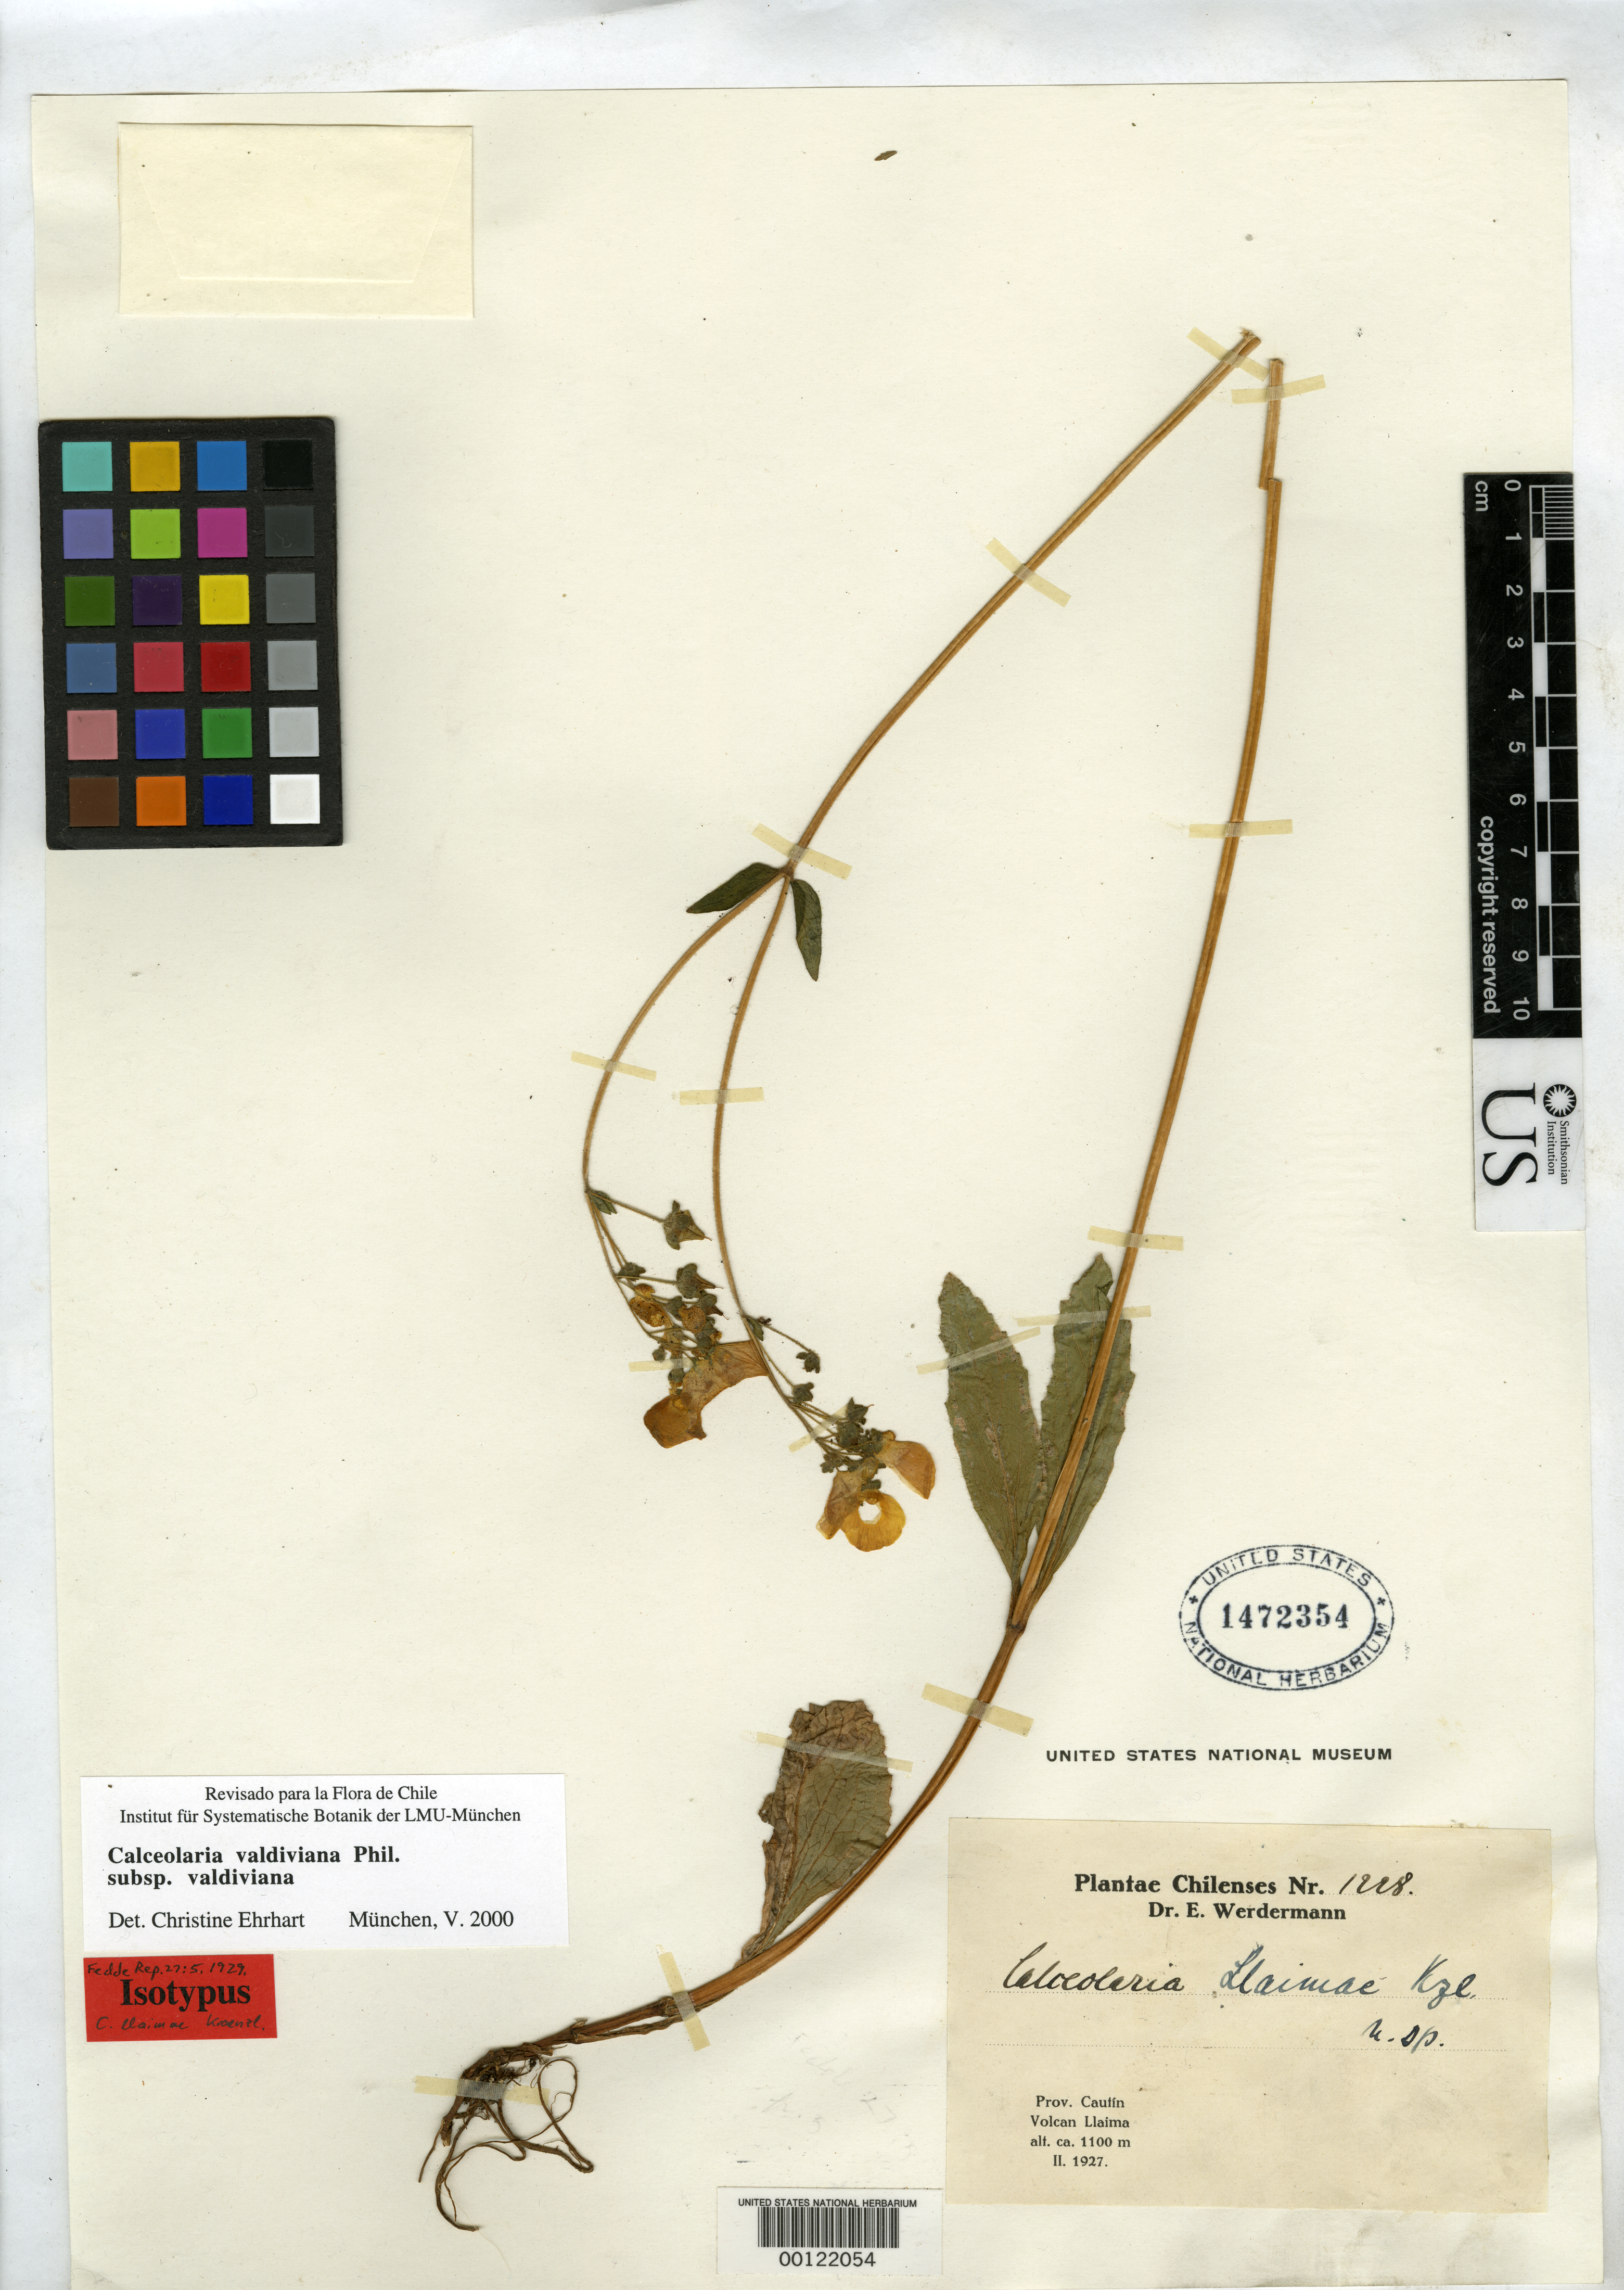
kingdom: Plantae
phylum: Tracheophyta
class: Magnoliopsida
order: Lamiales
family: Calceolariaceae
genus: Calceolaria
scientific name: Calceolaria llaimae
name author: Kraenzl.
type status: Isotype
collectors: E. Werdermann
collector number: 1228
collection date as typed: Feb 1927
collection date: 1927-02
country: Chile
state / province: Araucanía (IX)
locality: Volcan Llaima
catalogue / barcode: US 1472354